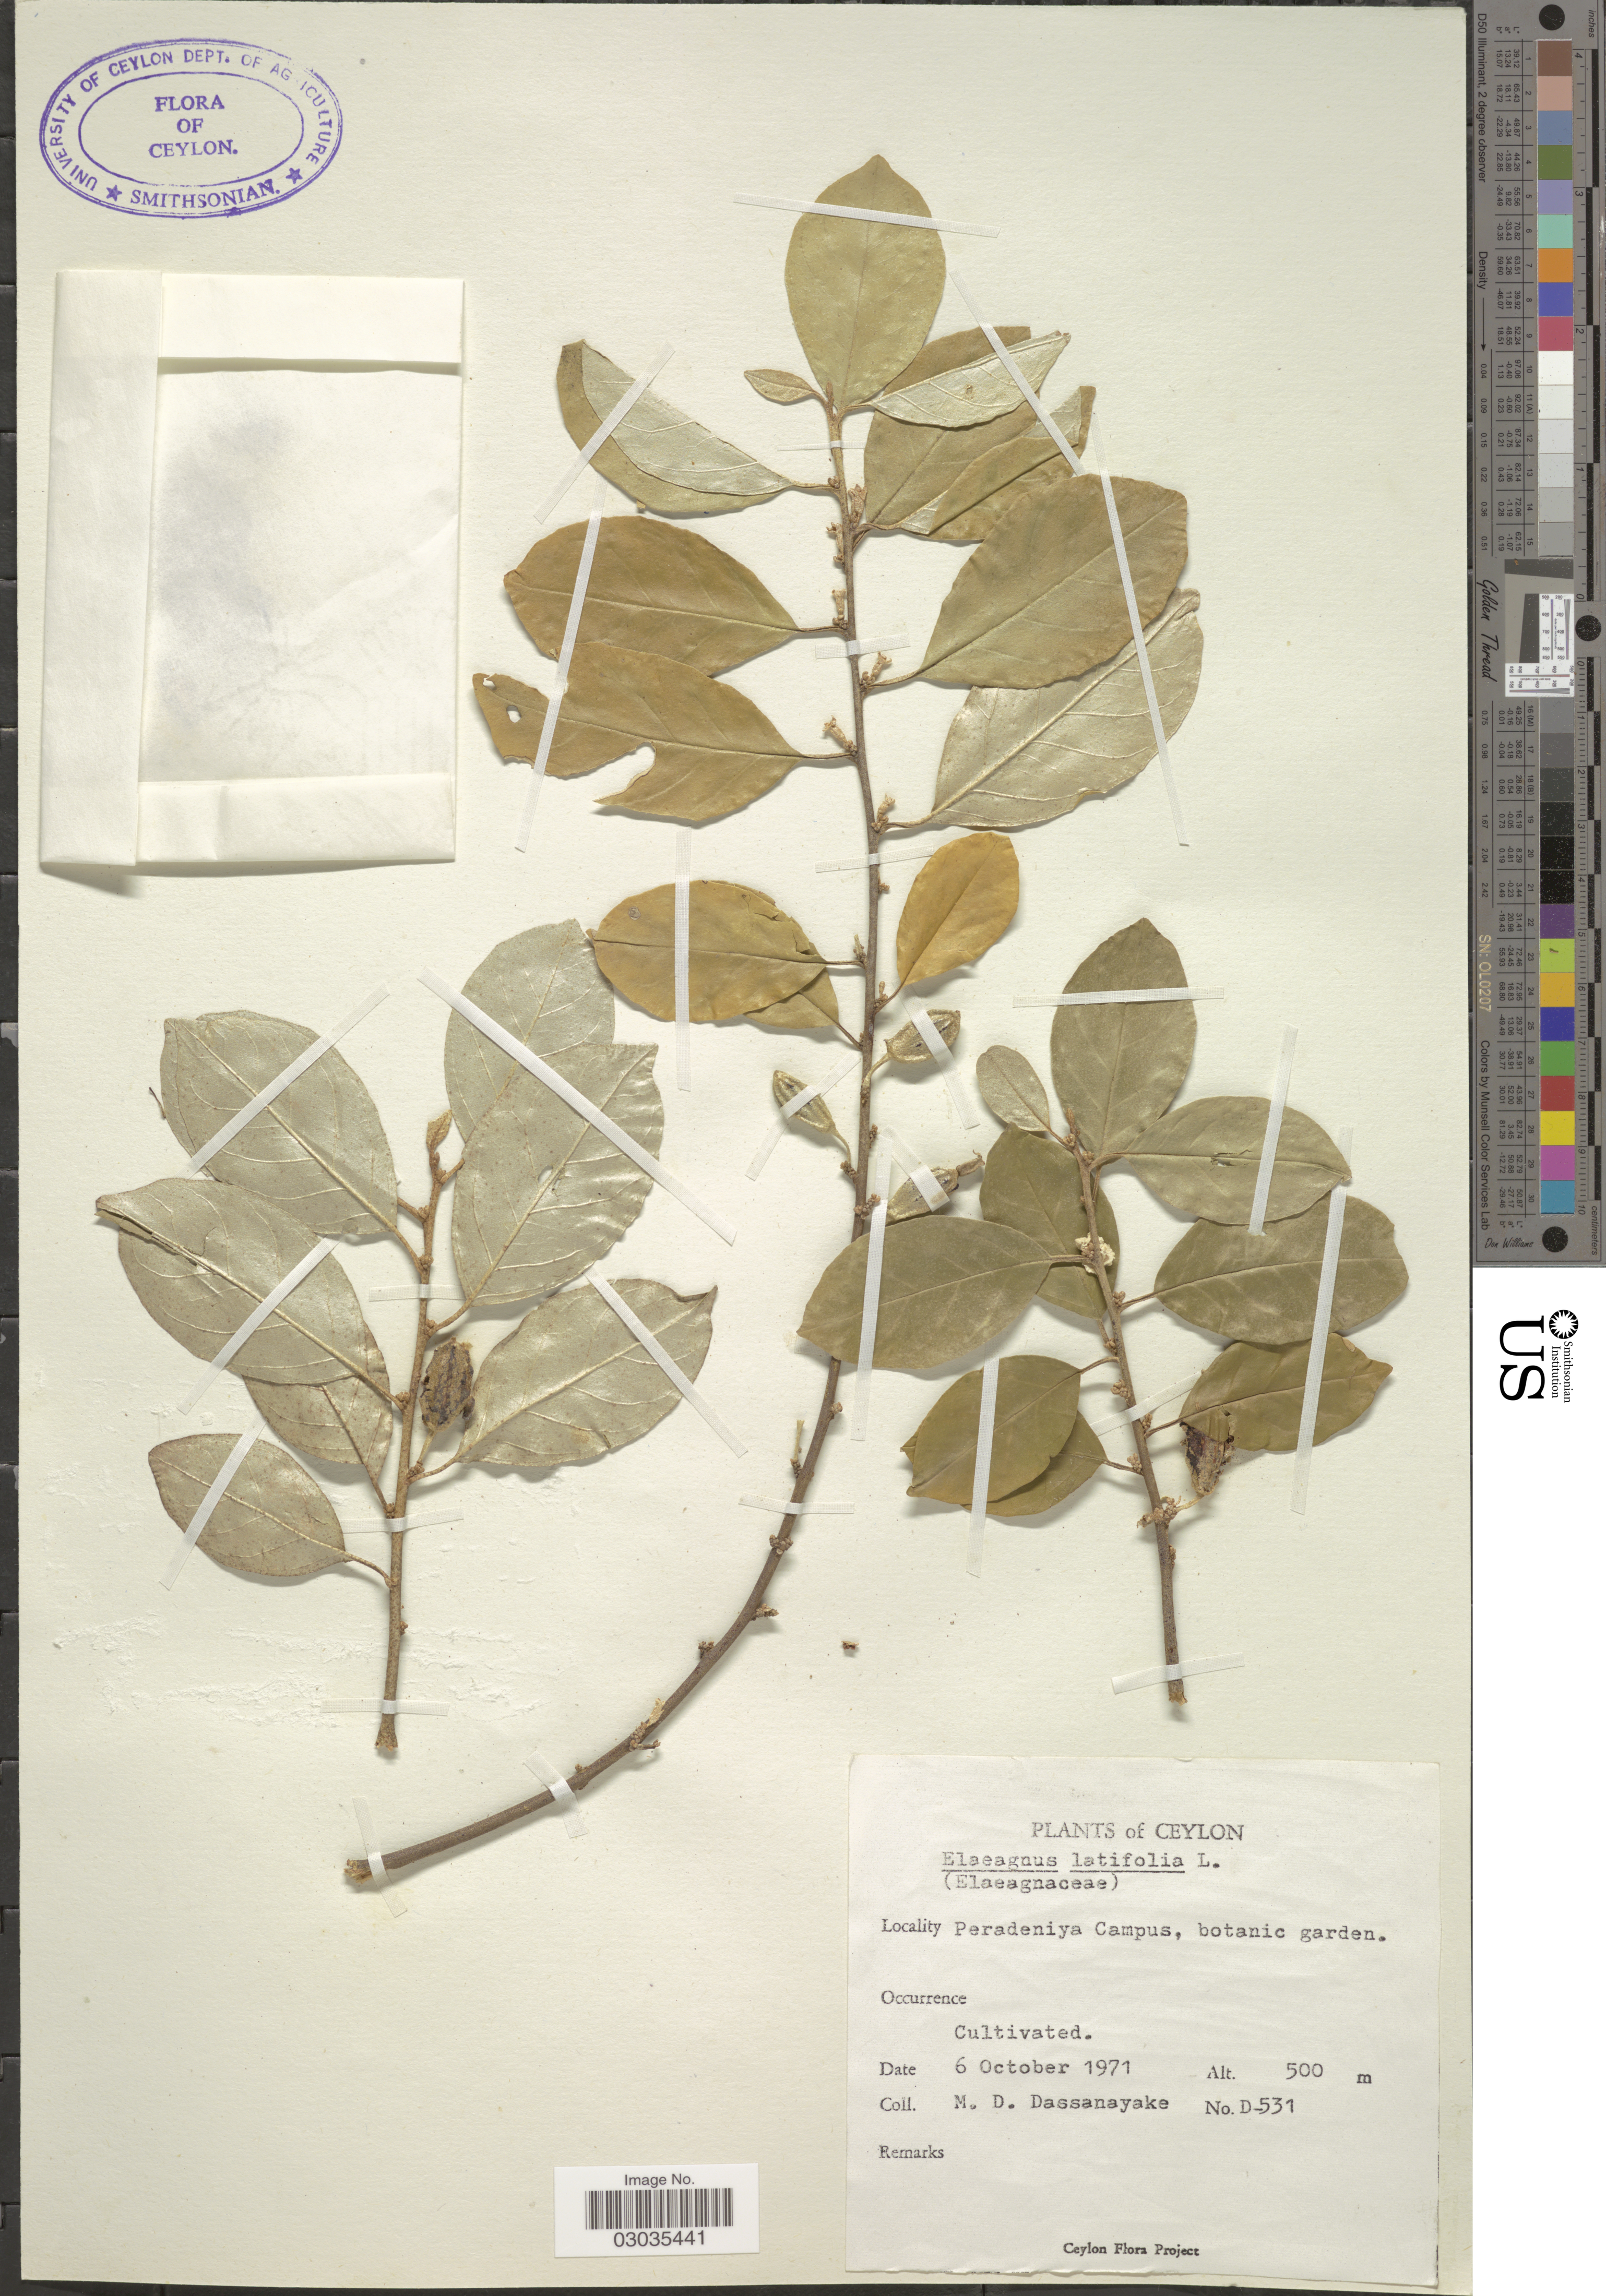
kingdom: Plantae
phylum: Tracheophyta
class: Magnoliopsida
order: Rosales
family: Elaeagnaceae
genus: Elaeagnus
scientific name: Elaeagnus latifolia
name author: L.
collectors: M. D. Dassanayake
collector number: D-531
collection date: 1971-10-06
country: Sri Lanka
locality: Ceylon. Peradeniya Campus, botanic garden.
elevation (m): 500